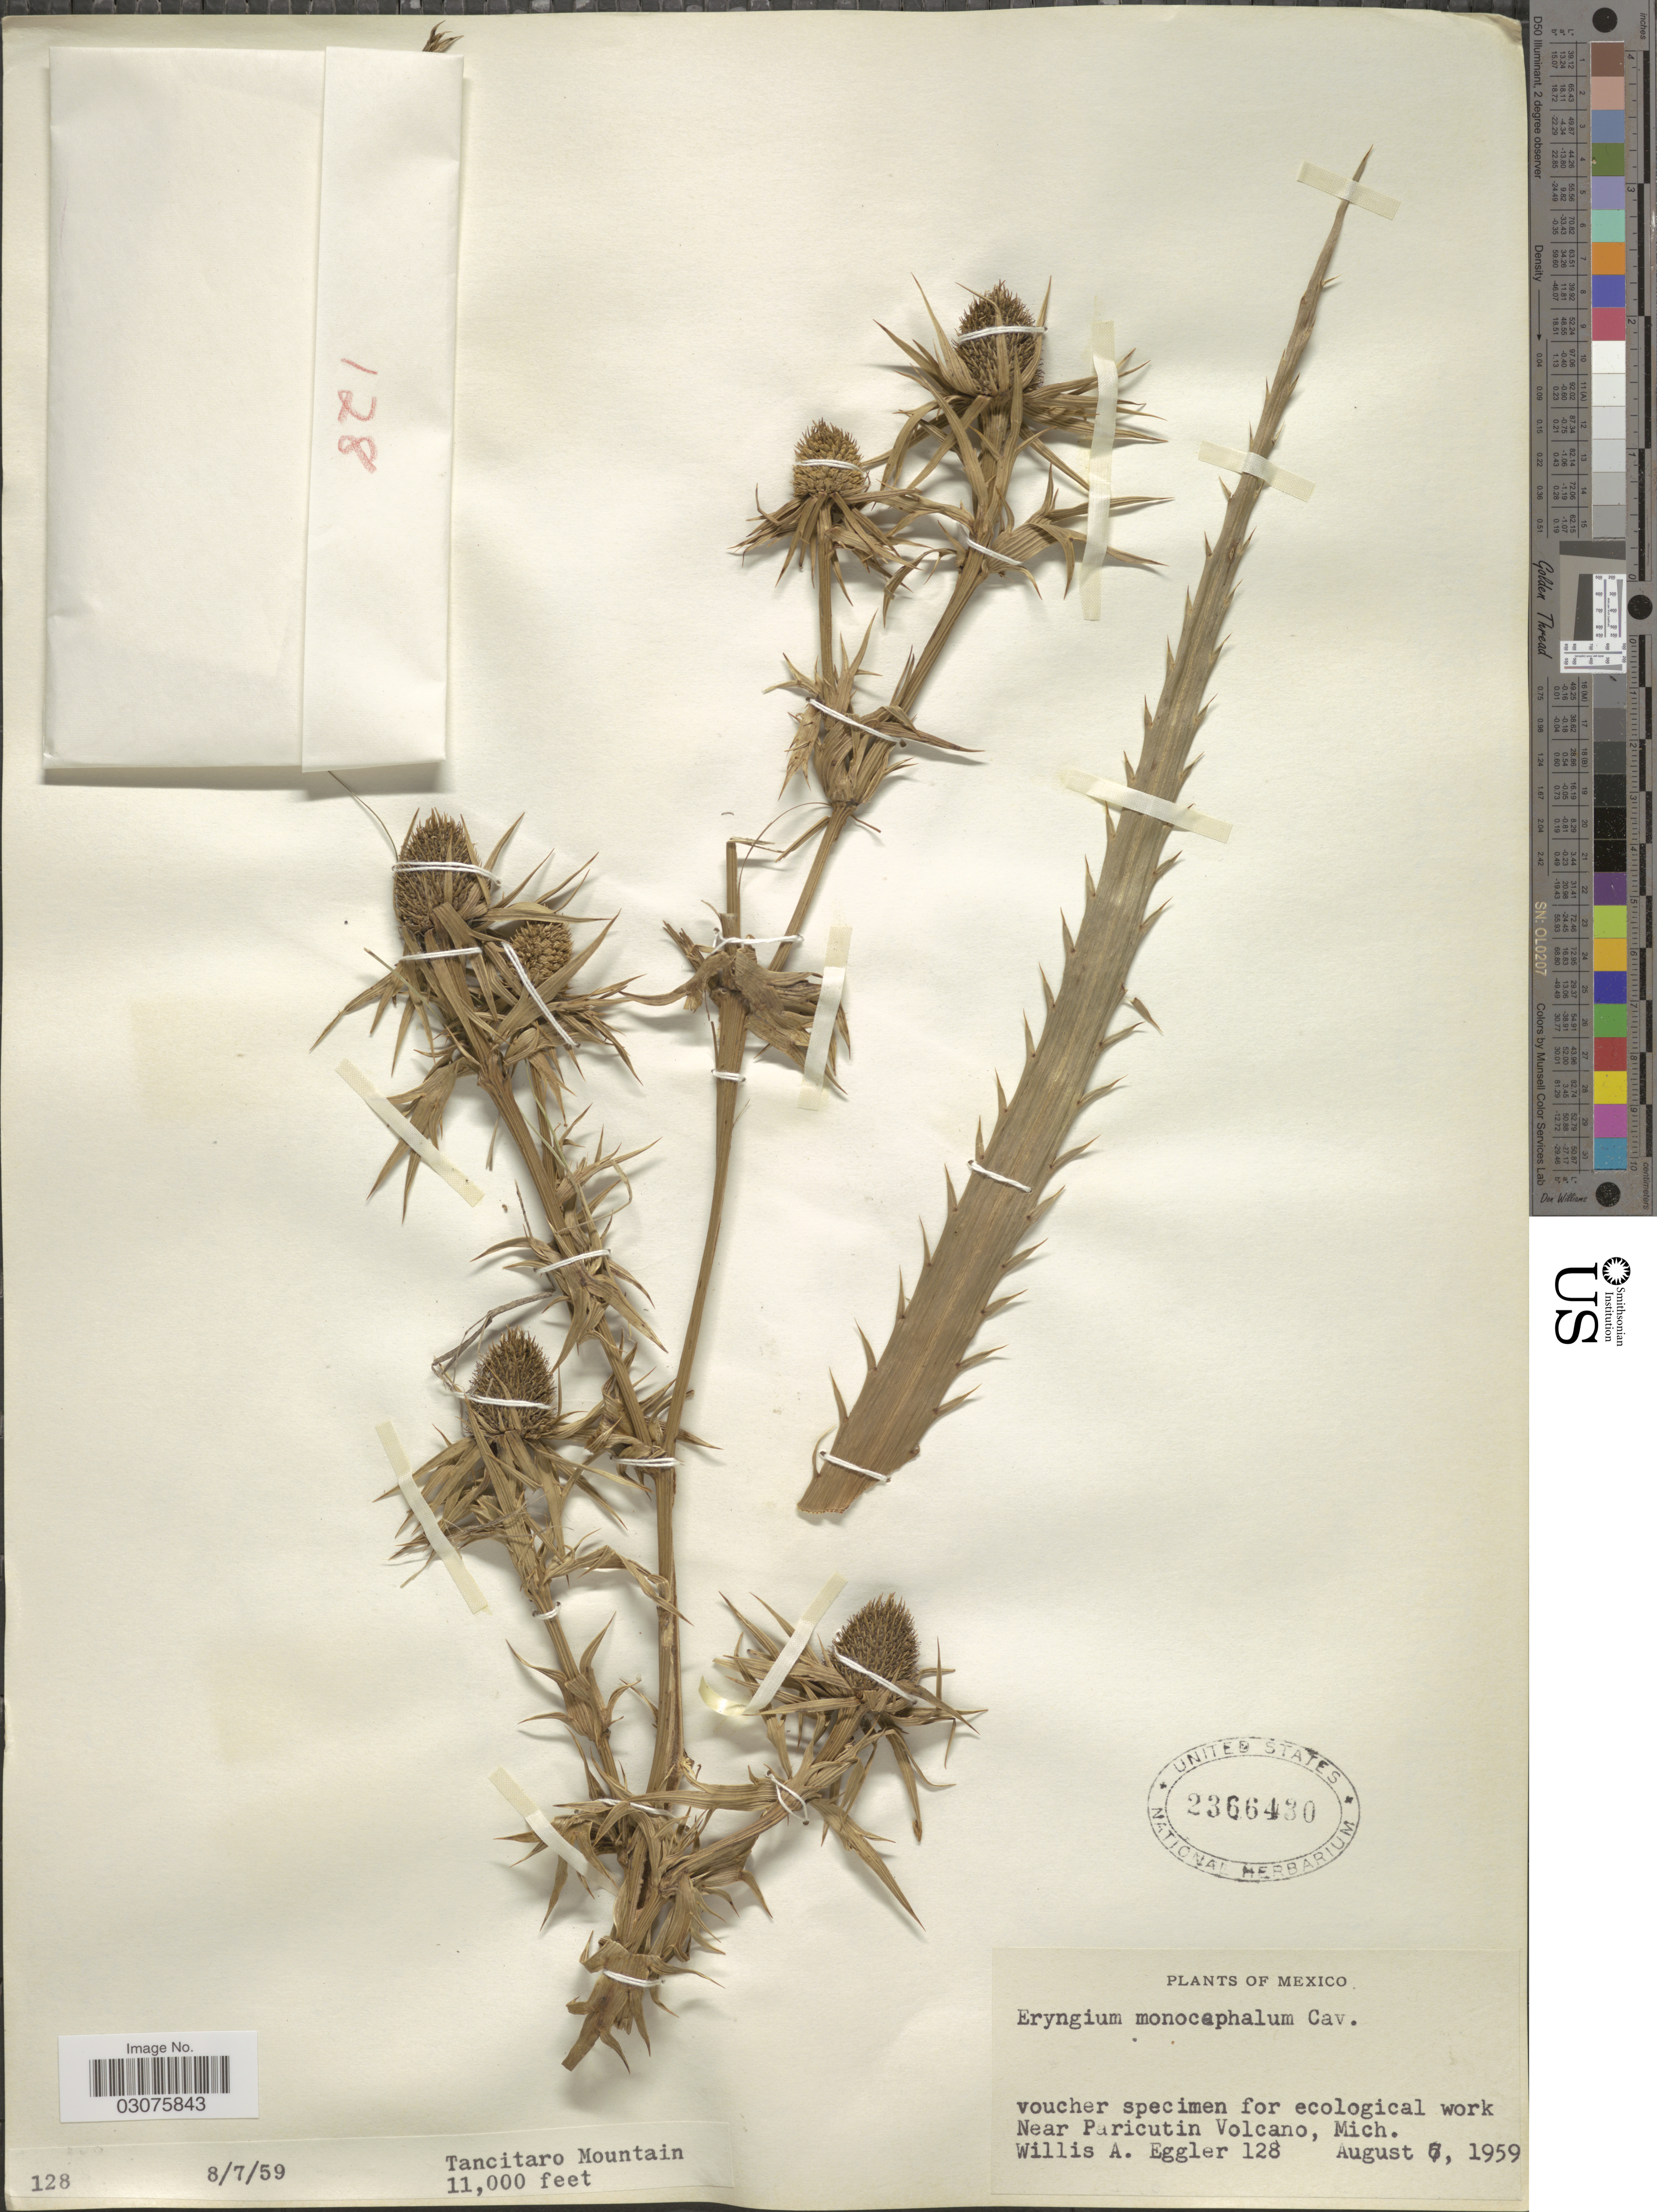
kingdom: Plantae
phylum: Tracheophyta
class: Magnoliopsida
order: Apiales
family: Apiaceae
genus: Eryngium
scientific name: Eryngium monocephalum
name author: Cav.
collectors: W. A. Eggler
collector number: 128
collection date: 1959-08-07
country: Mexico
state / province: Michoacán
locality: Near Paricutin Volcano.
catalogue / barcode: US 2366430